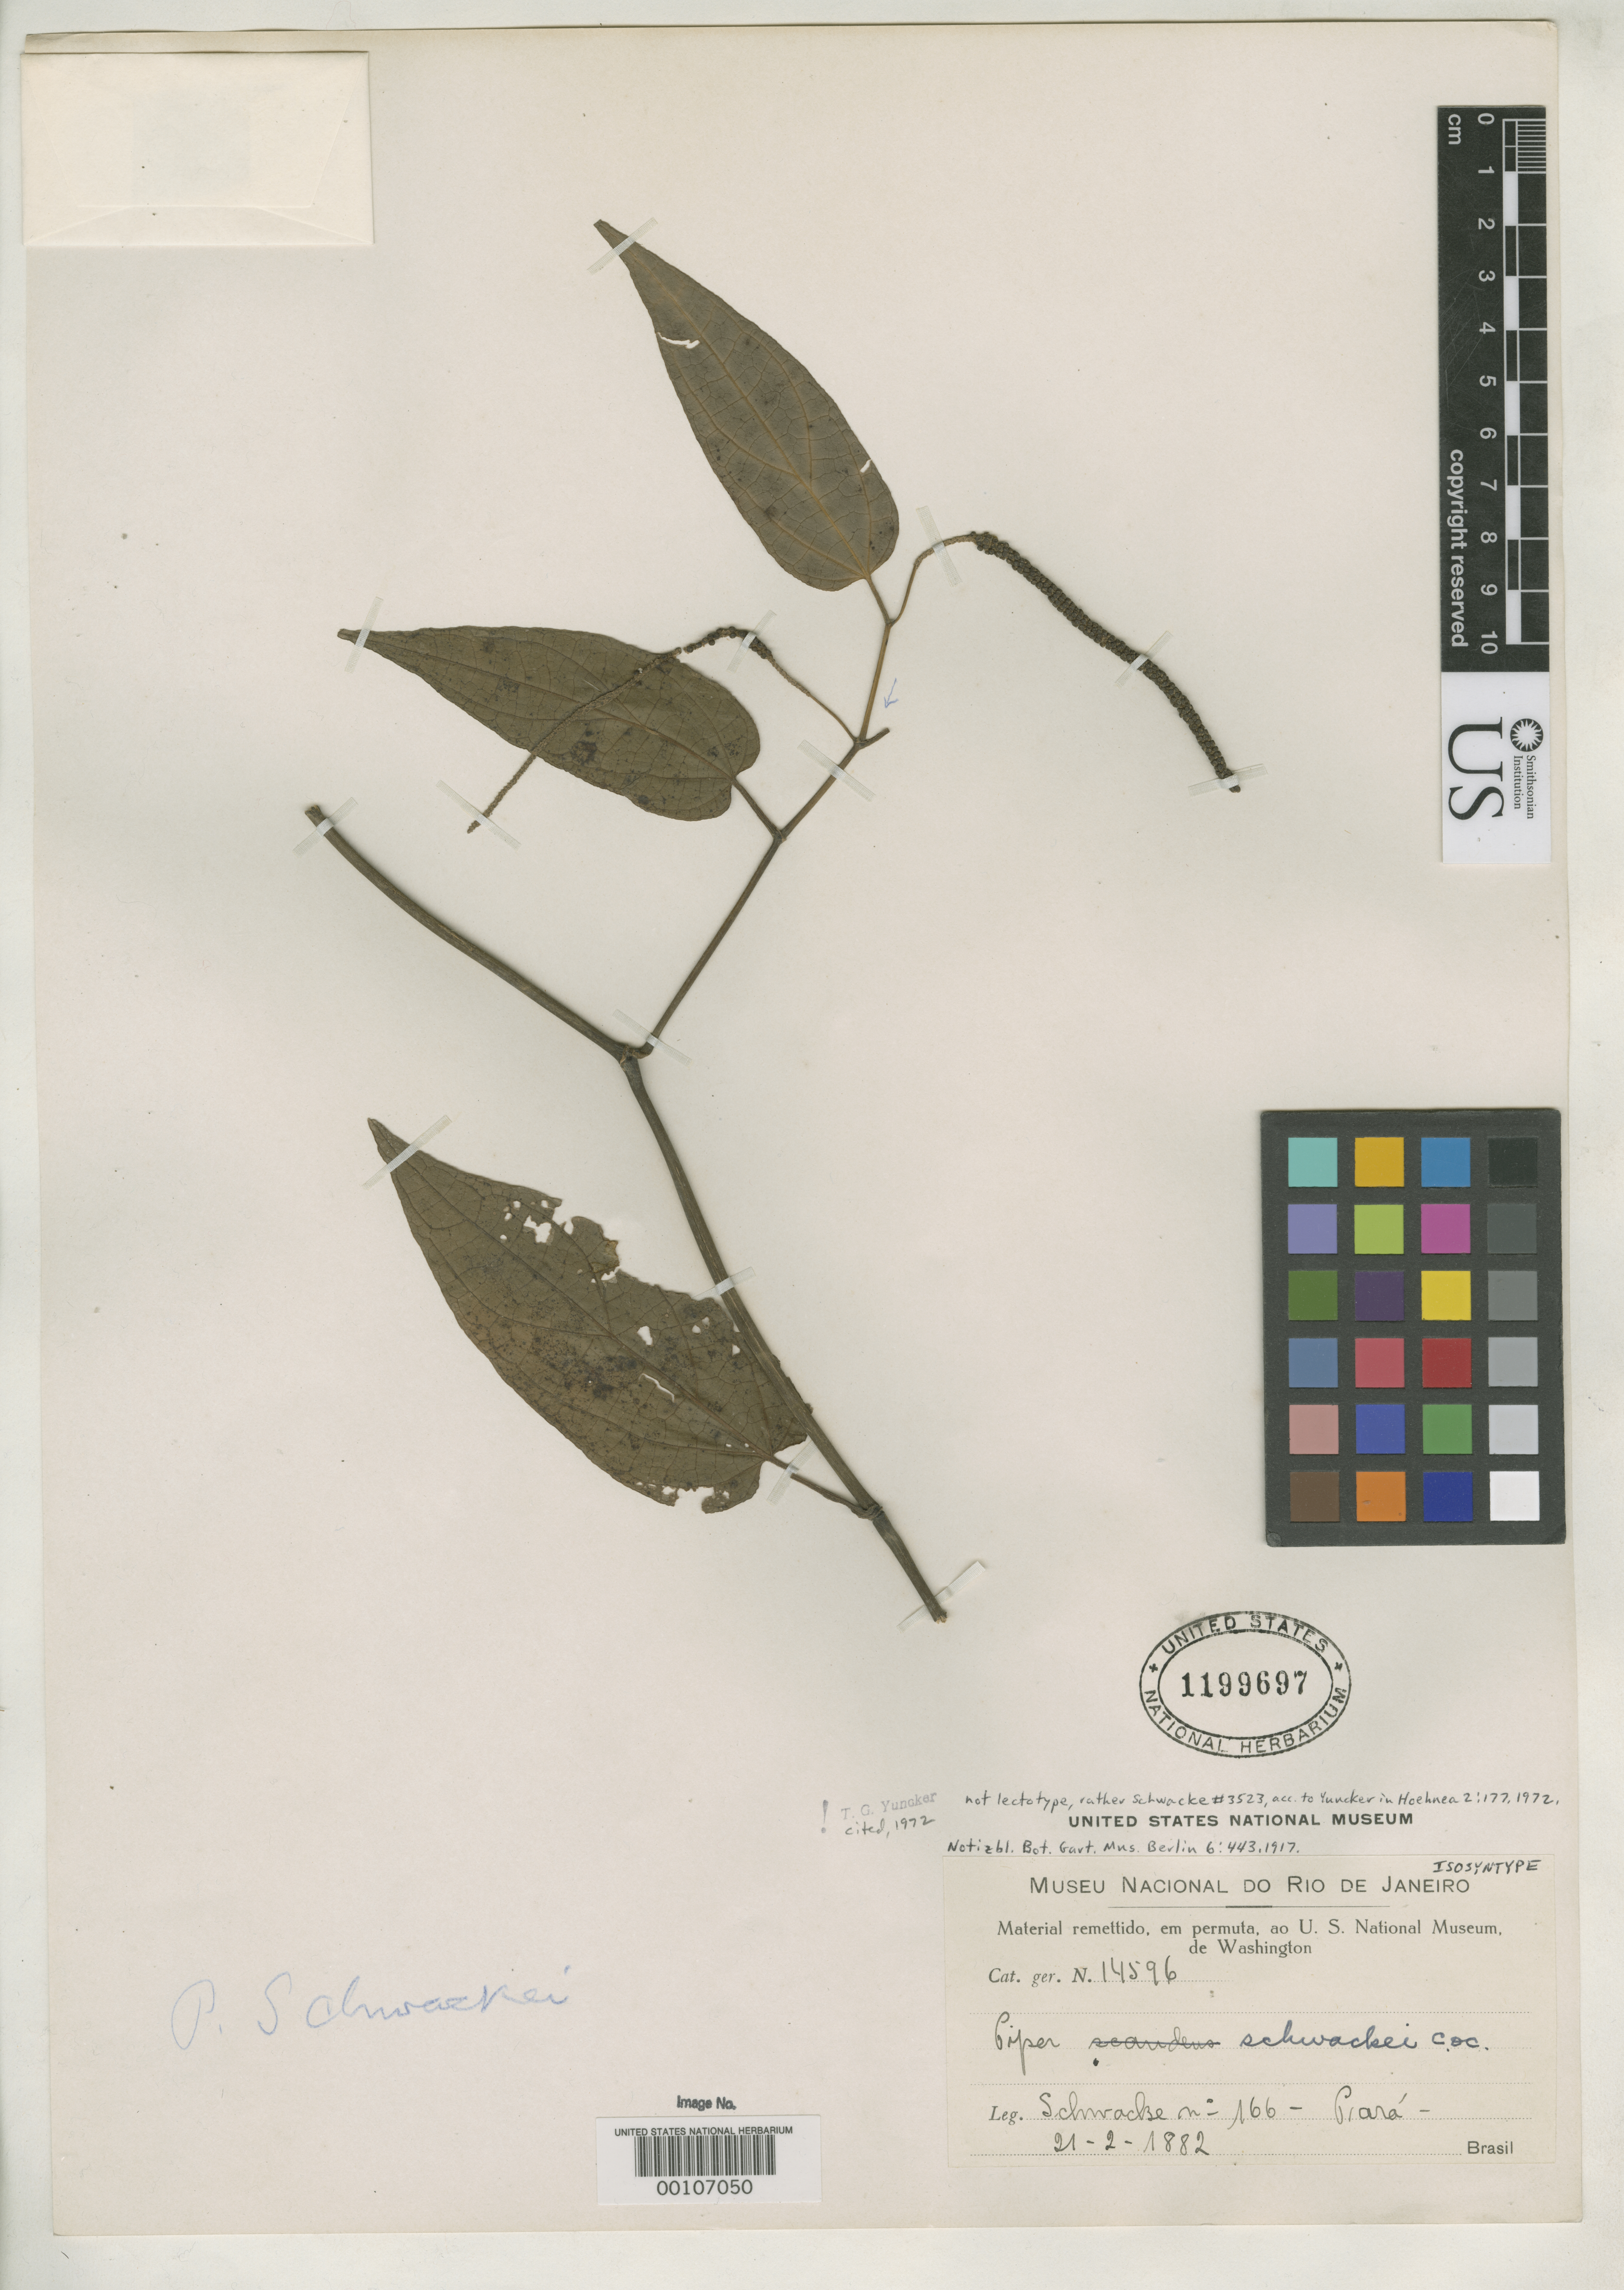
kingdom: Plantae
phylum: Tracheophyta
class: Magnoliopsida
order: Piperales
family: Piperaceae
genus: Piper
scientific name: Piper schwackei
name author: C. DC.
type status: Isosyntype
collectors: C. A. W. Schwacke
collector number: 166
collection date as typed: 21 Feb 1882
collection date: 1882-02-21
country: Brazil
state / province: Pará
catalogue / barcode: US 1199697